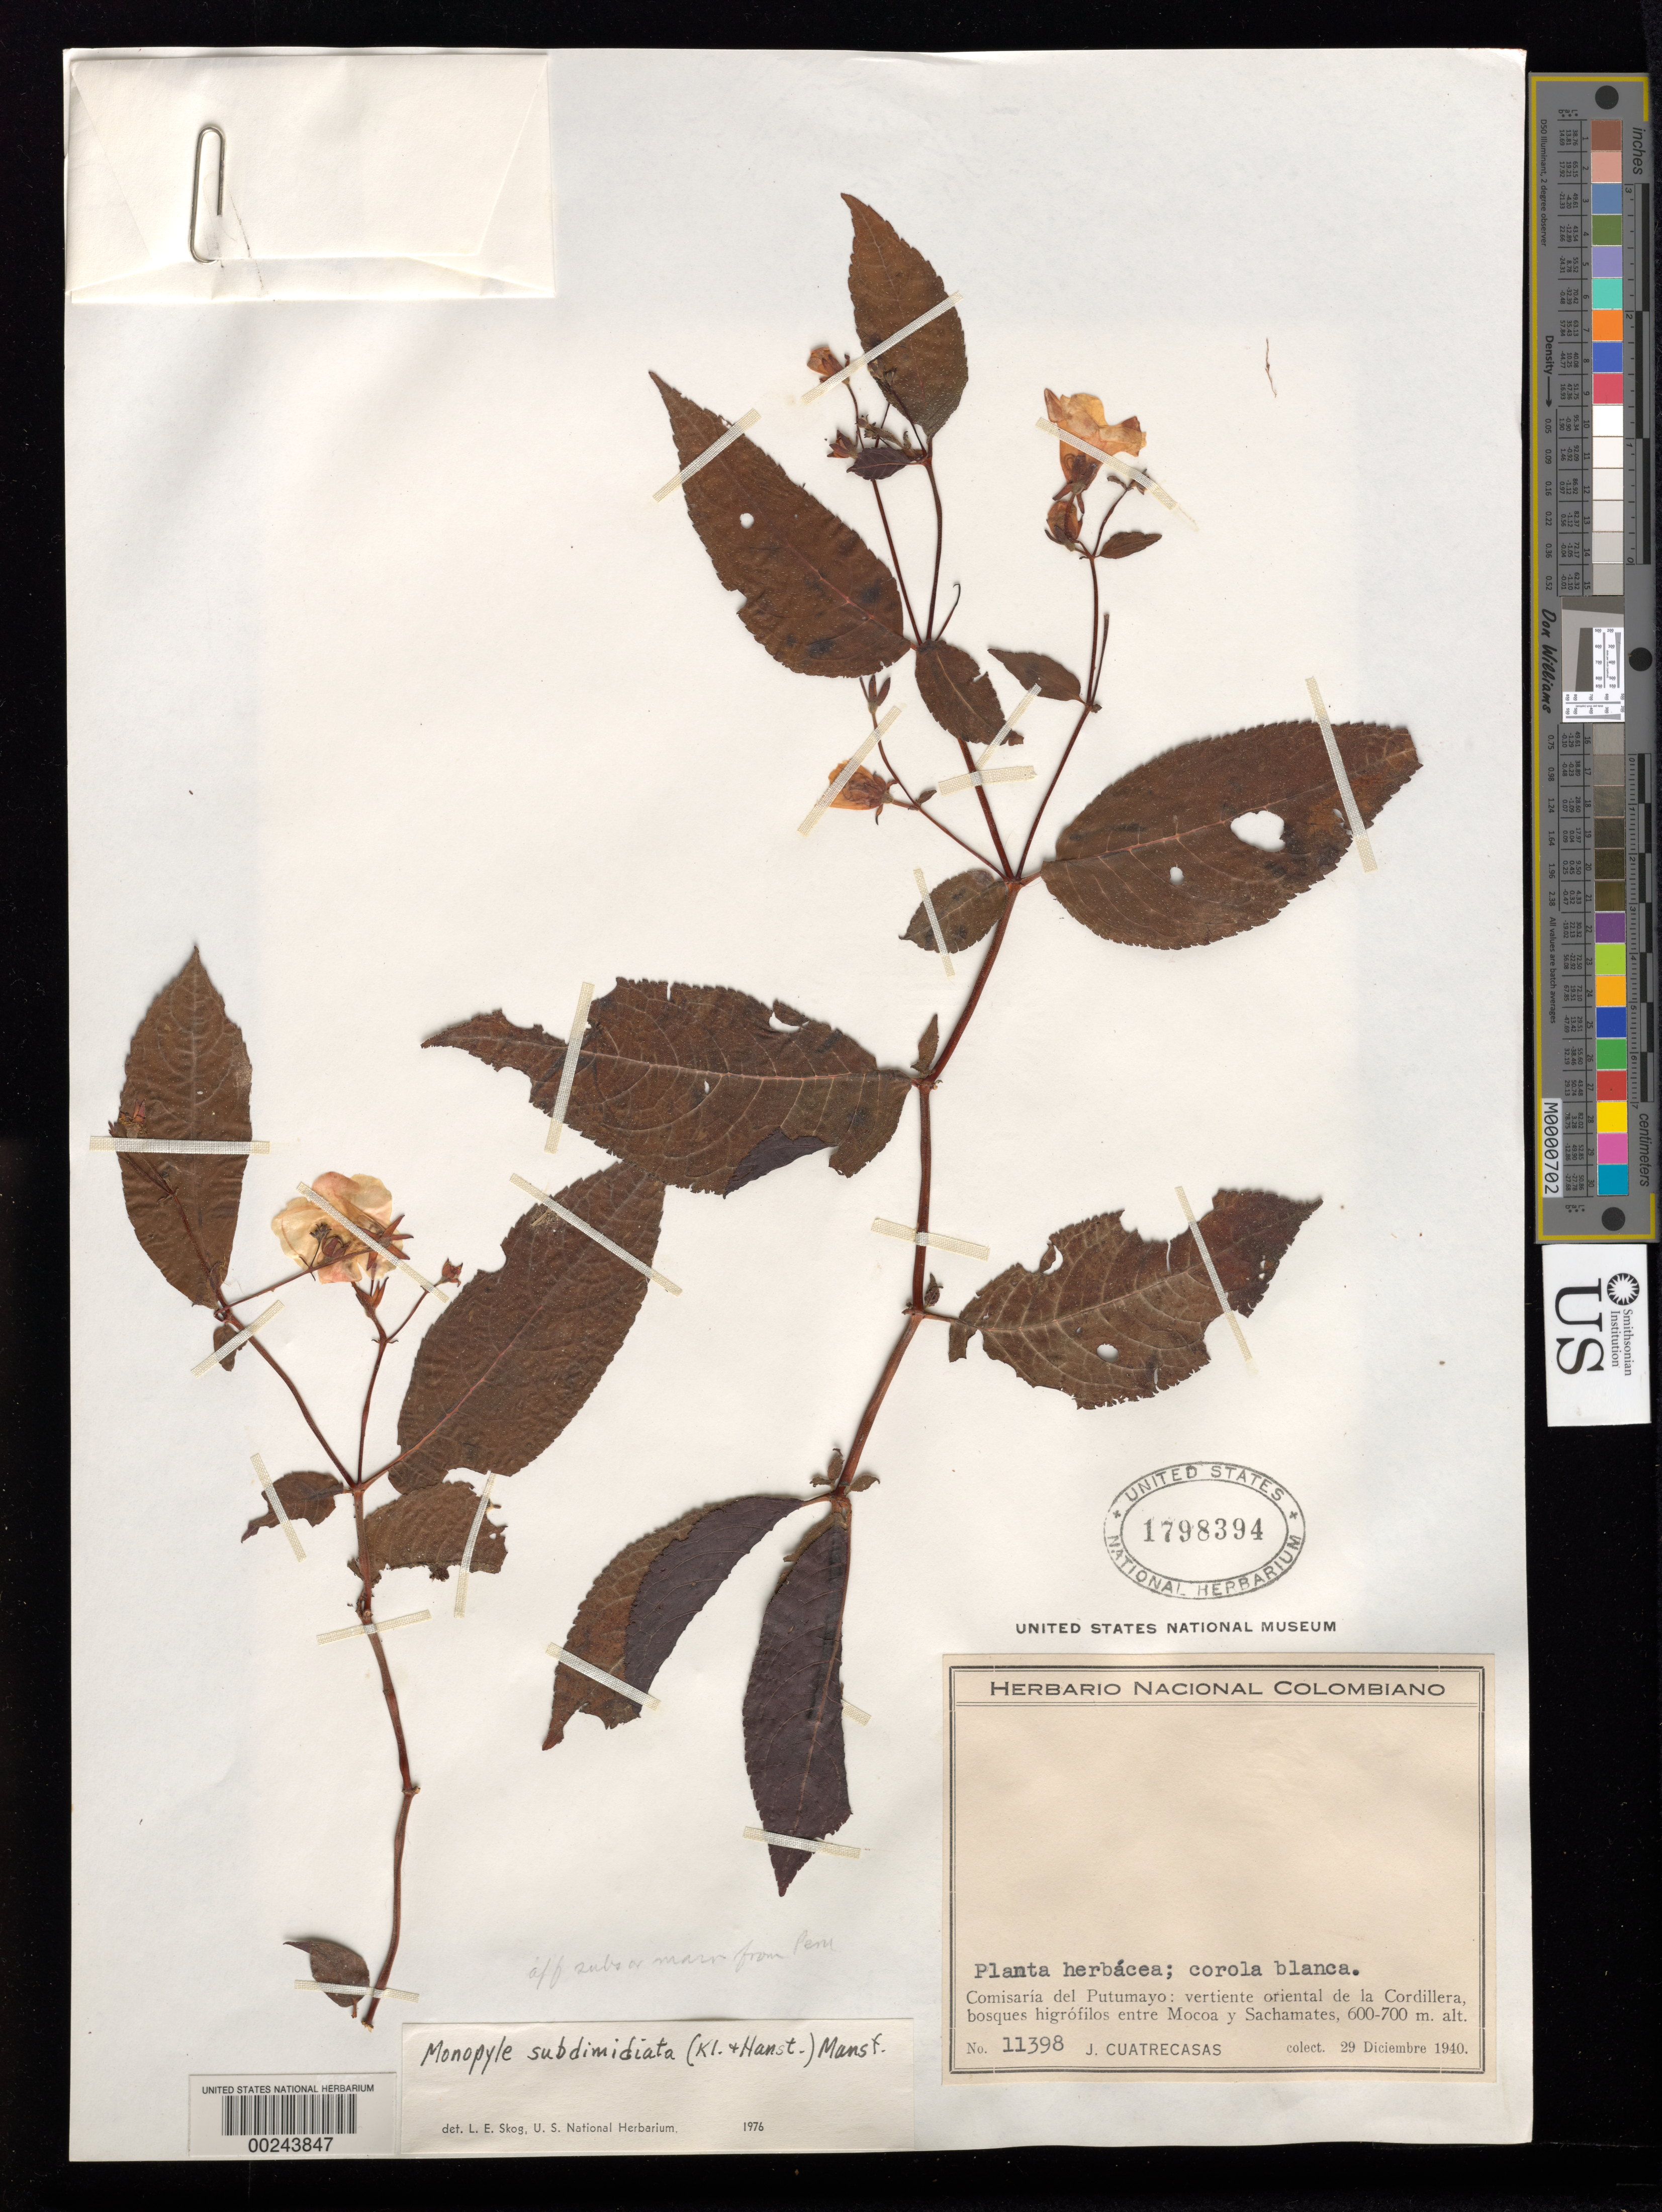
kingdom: Plantae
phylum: Tracheophyta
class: Magnoliopsida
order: Lamiales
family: Gesneriaceae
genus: Monopyle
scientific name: Monopyle subdimidiata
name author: (Klotzsch & Hanst.) Mansf.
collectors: J. Cuatrecasas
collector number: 11398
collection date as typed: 29 Dec 1940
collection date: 1940-12-29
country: Colombia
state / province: Putumayo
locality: Vertiente oriental de la Cordillera, entre Mocoa Y Sachamates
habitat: forests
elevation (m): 600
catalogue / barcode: US 1798394